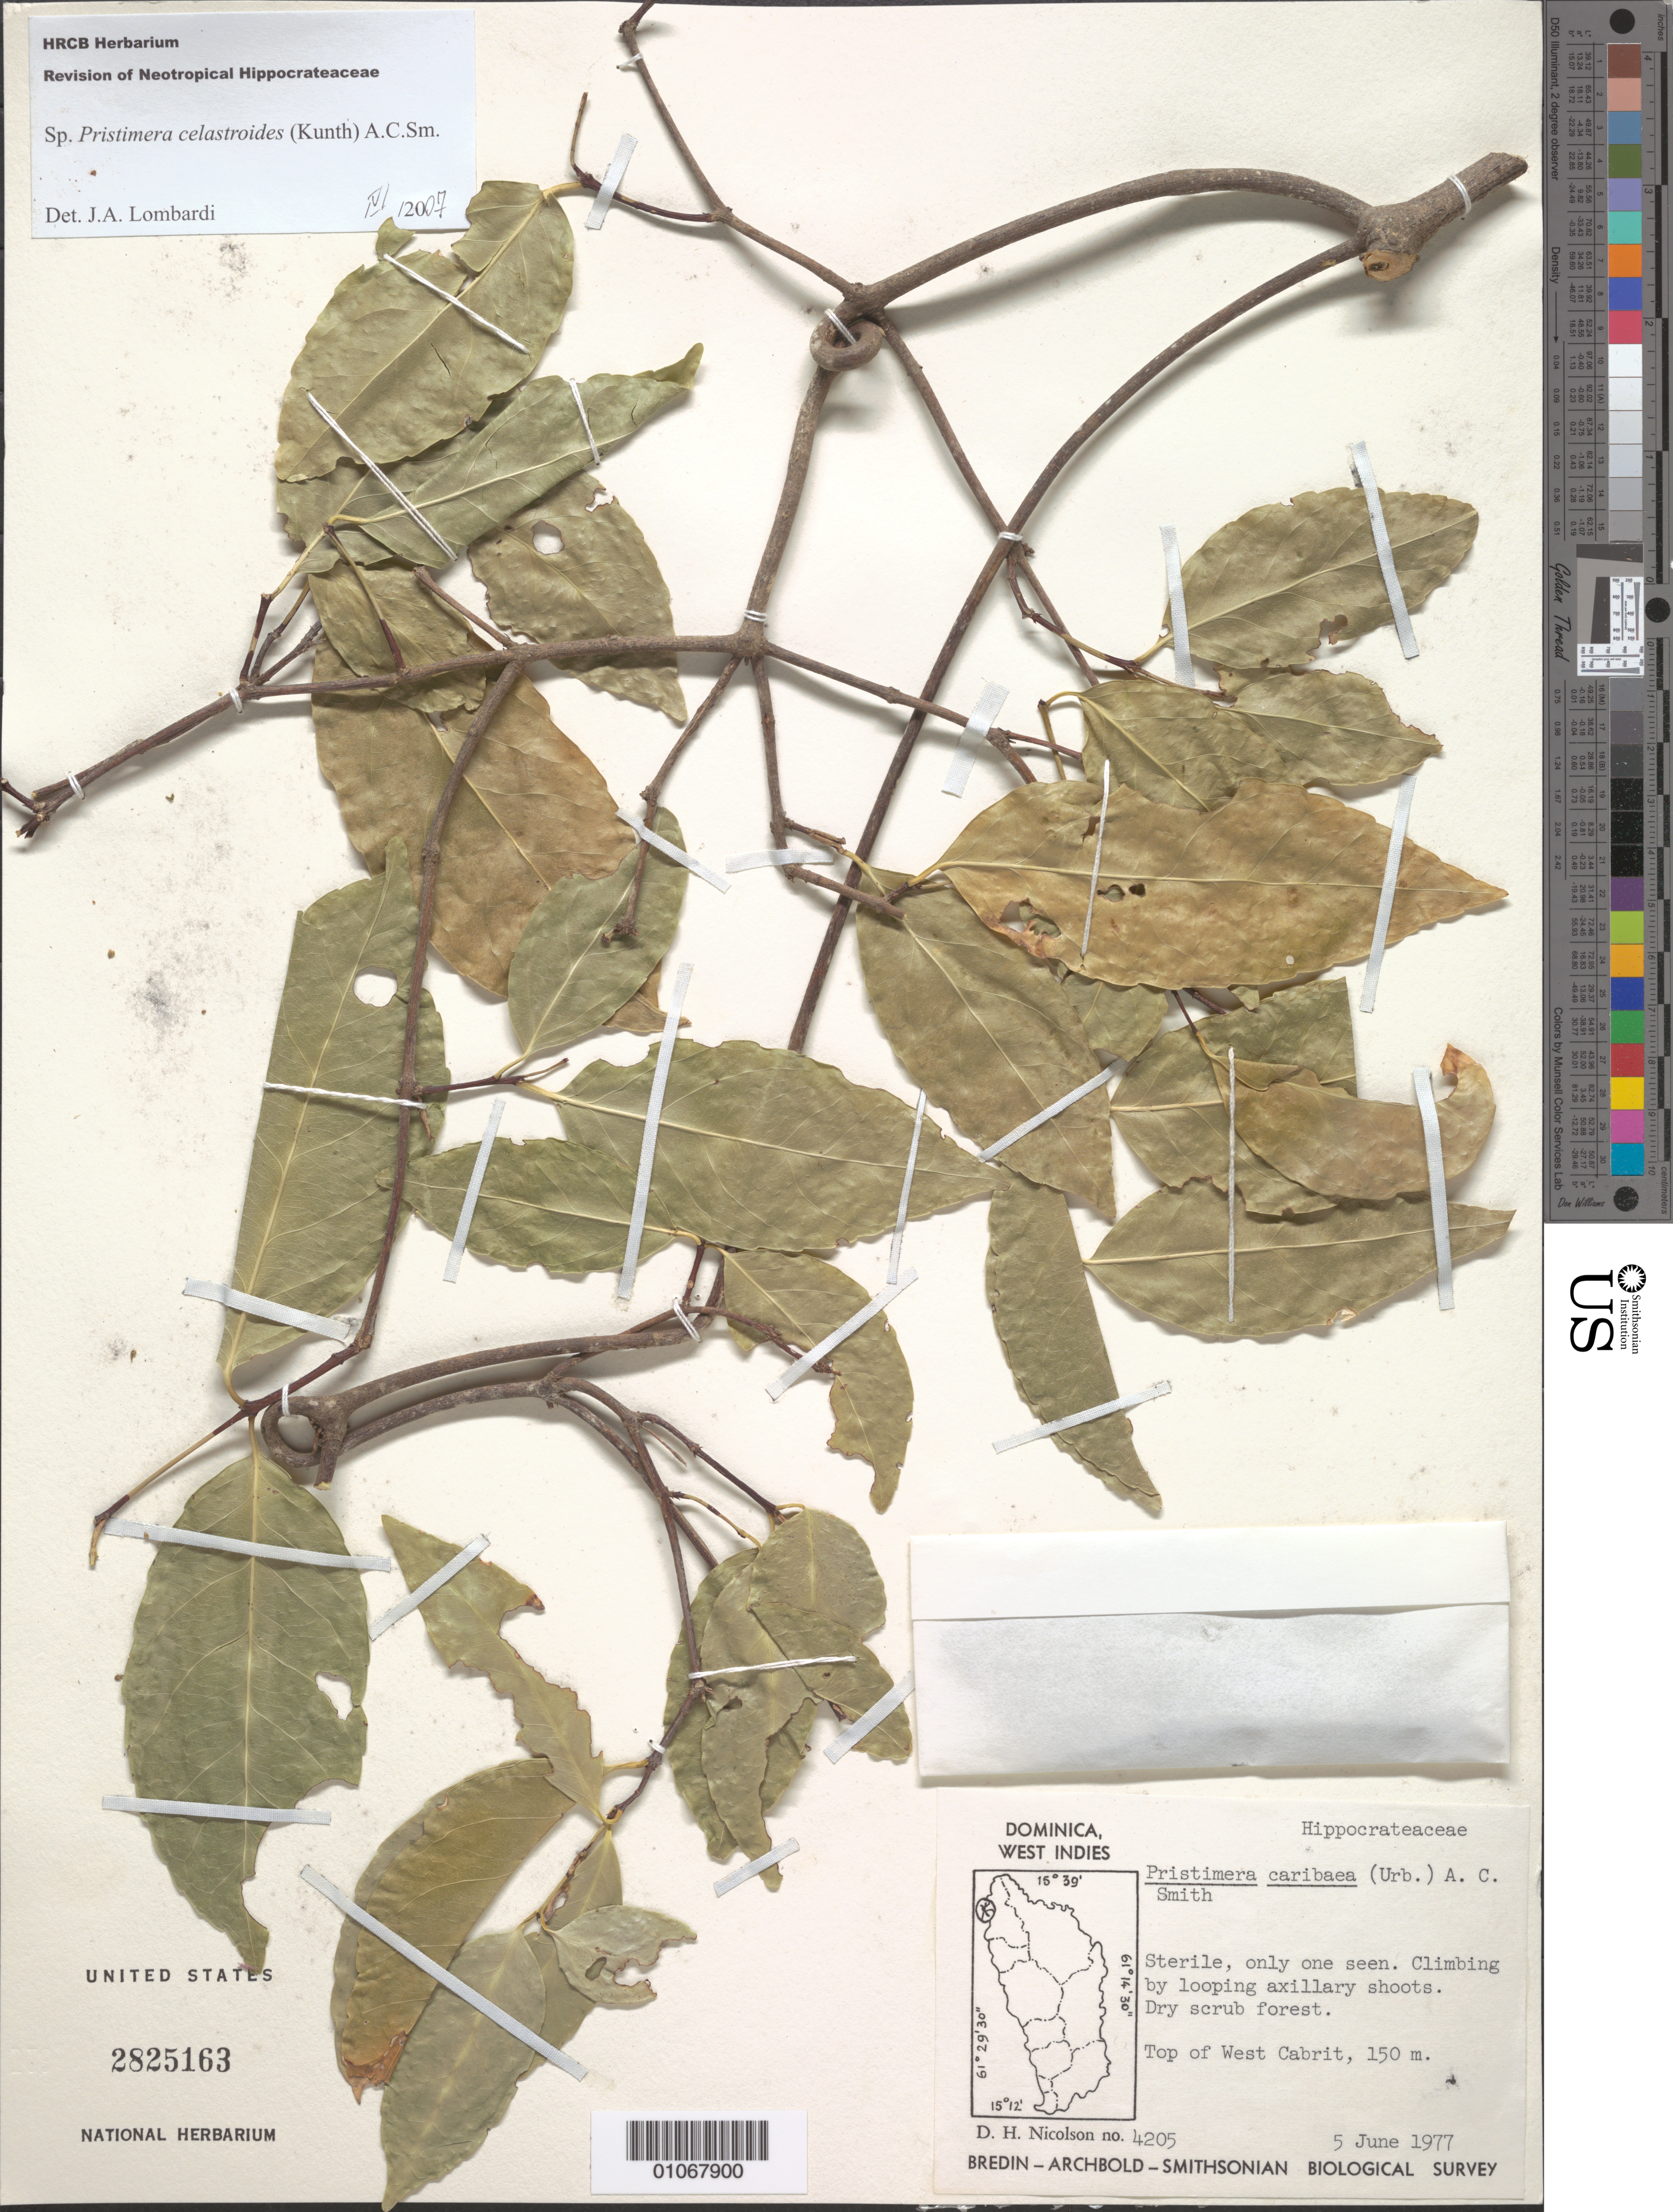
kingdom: Plantae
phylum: Tracheophyta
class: Magnoliopsida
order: Celastrales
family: Celastraceae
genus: Pristimera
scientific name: Pristimera celastroides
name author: (Kunth) A.C. Sm.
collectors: D. H. Nicolson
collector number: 4205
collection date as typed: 05 Jun 1977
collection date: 1977-06-05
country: Dominica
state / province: St. John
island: Dominica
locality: Top of West Cabrit.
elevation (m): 150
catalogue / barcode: US 2825163